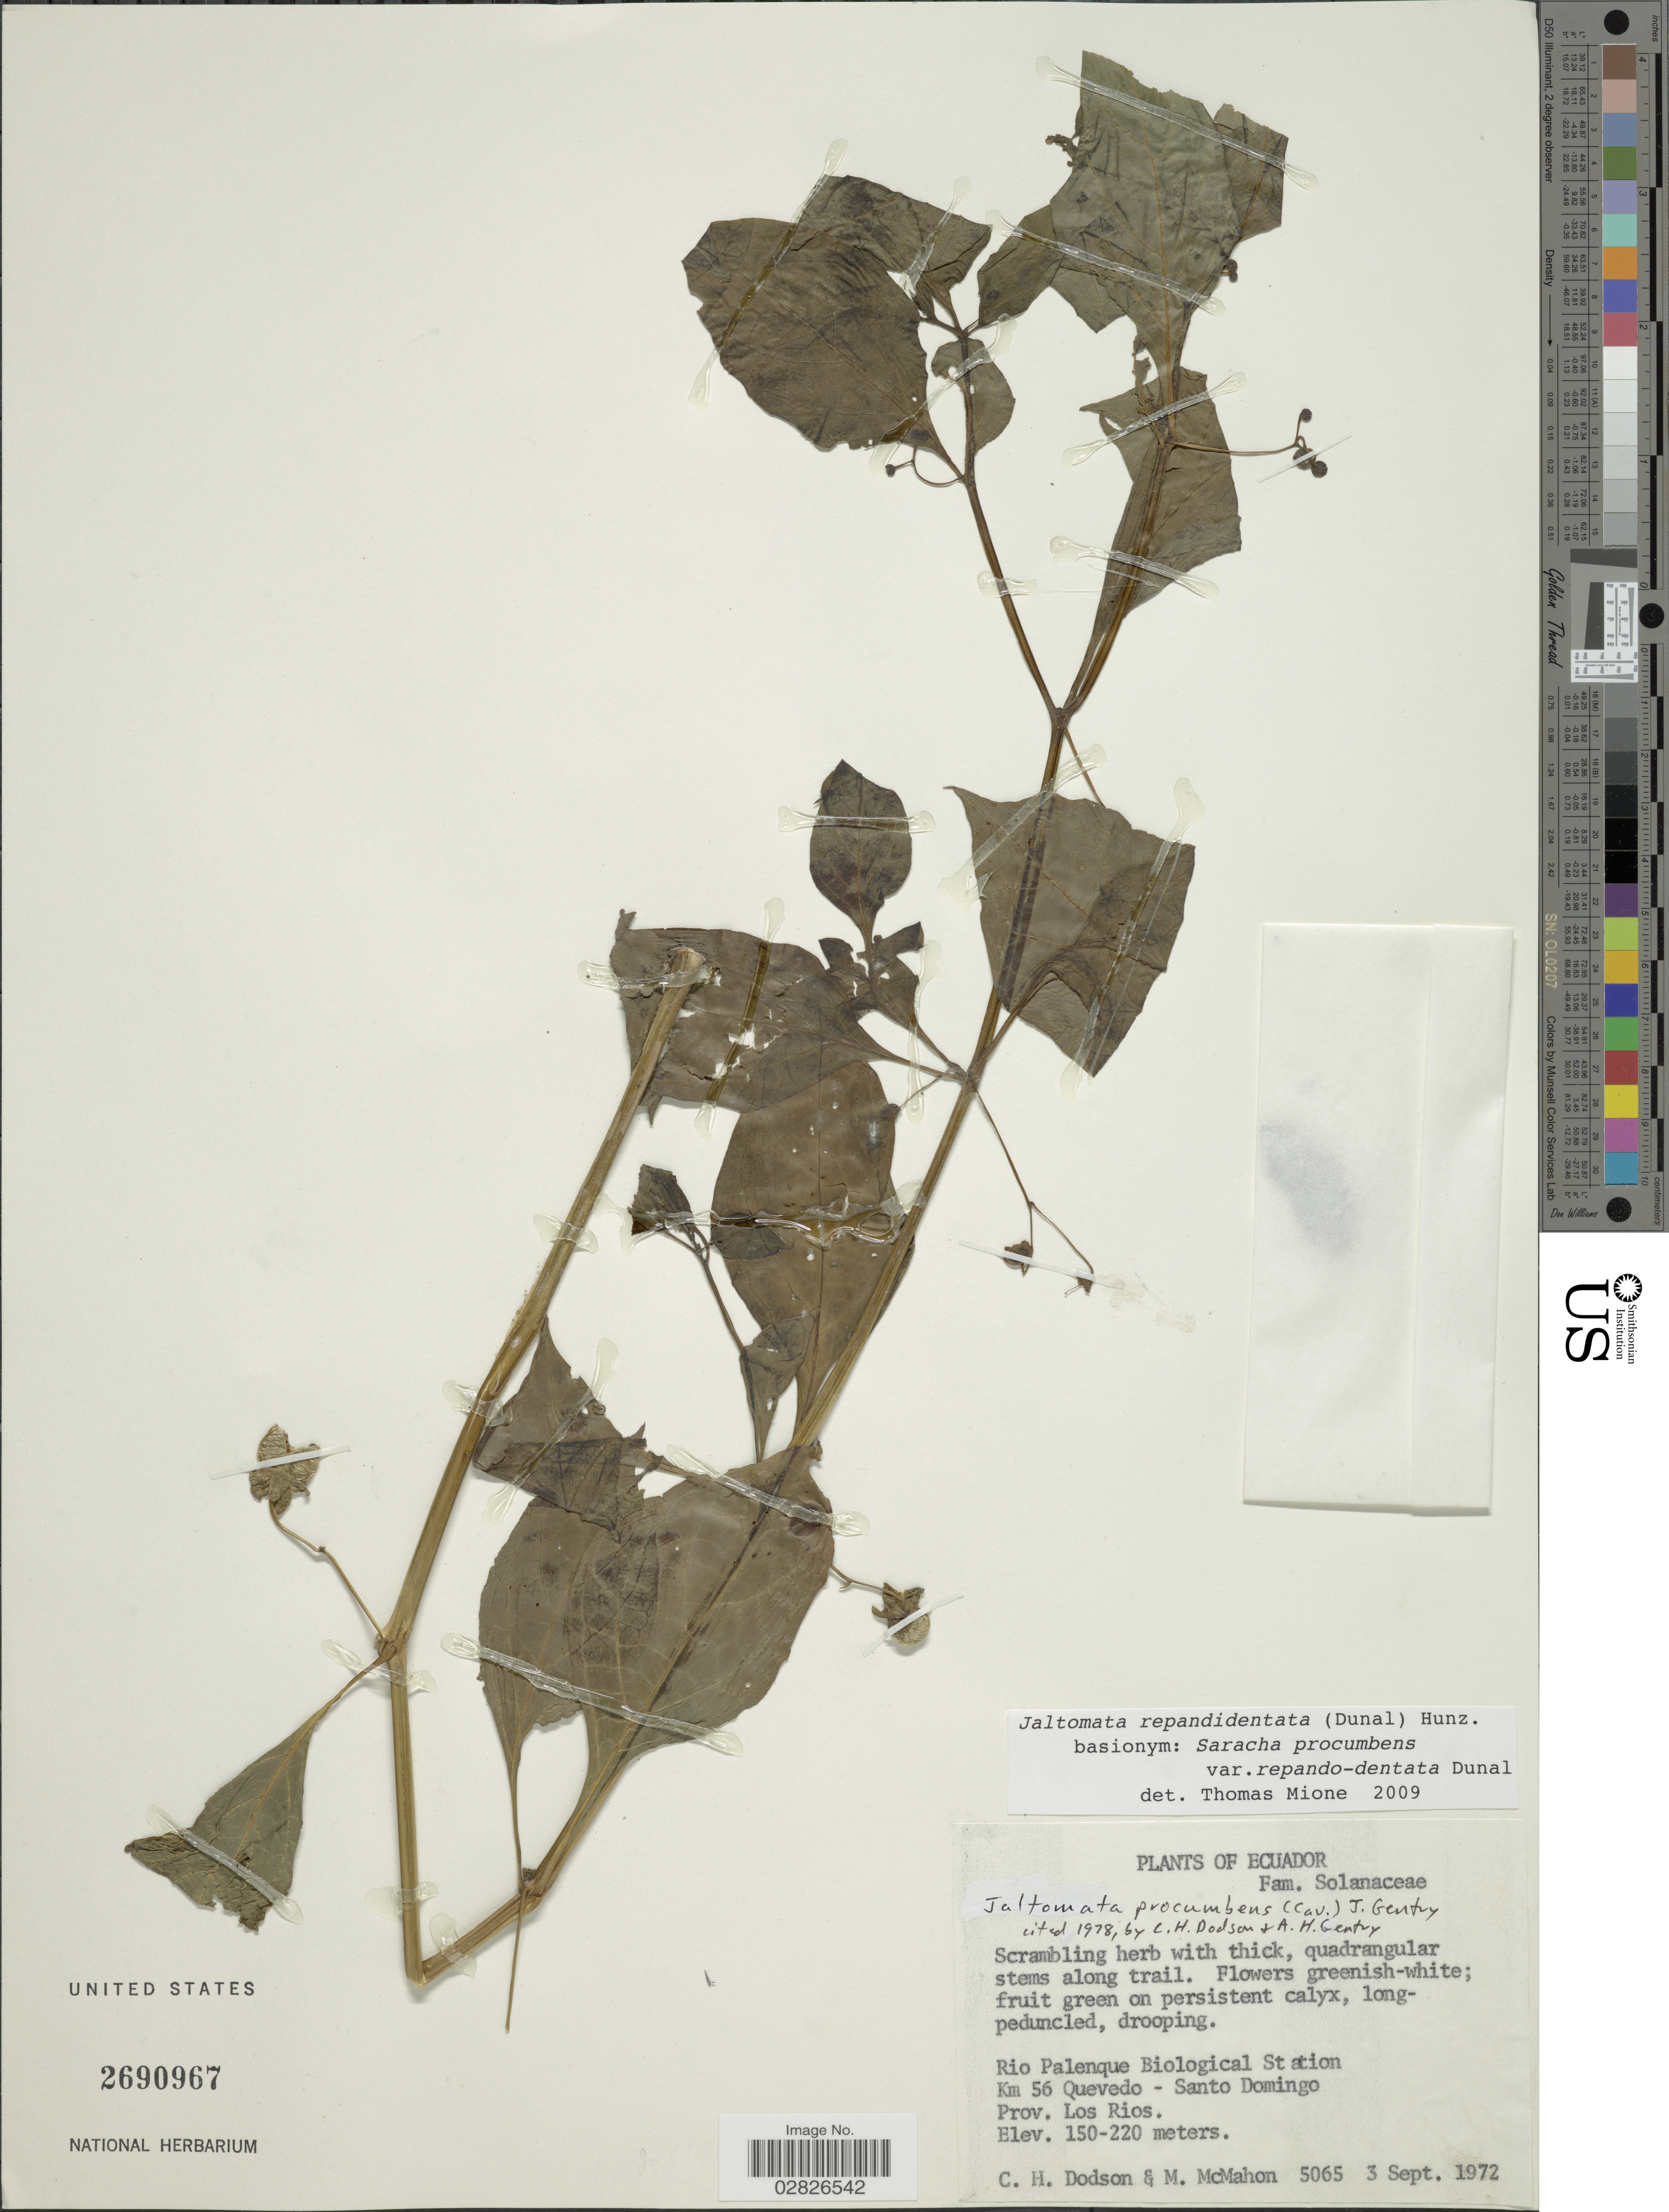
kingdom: Plantae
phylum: Tracheophyta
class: Magnoliopsida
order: Solanales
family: Solanaceae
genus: Jaltomata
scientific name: Jaltomata repandidentata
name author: (Dunal) Hunz.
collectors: C. H. Dodson & M. McMahon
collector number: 5065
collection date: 1972-09-03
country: Ecuador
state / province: Los Ríos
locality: Rio Palenque Biological Station, Km 56 Quevedo - Santo Domingo.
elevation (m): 150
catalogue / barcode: US 2690967